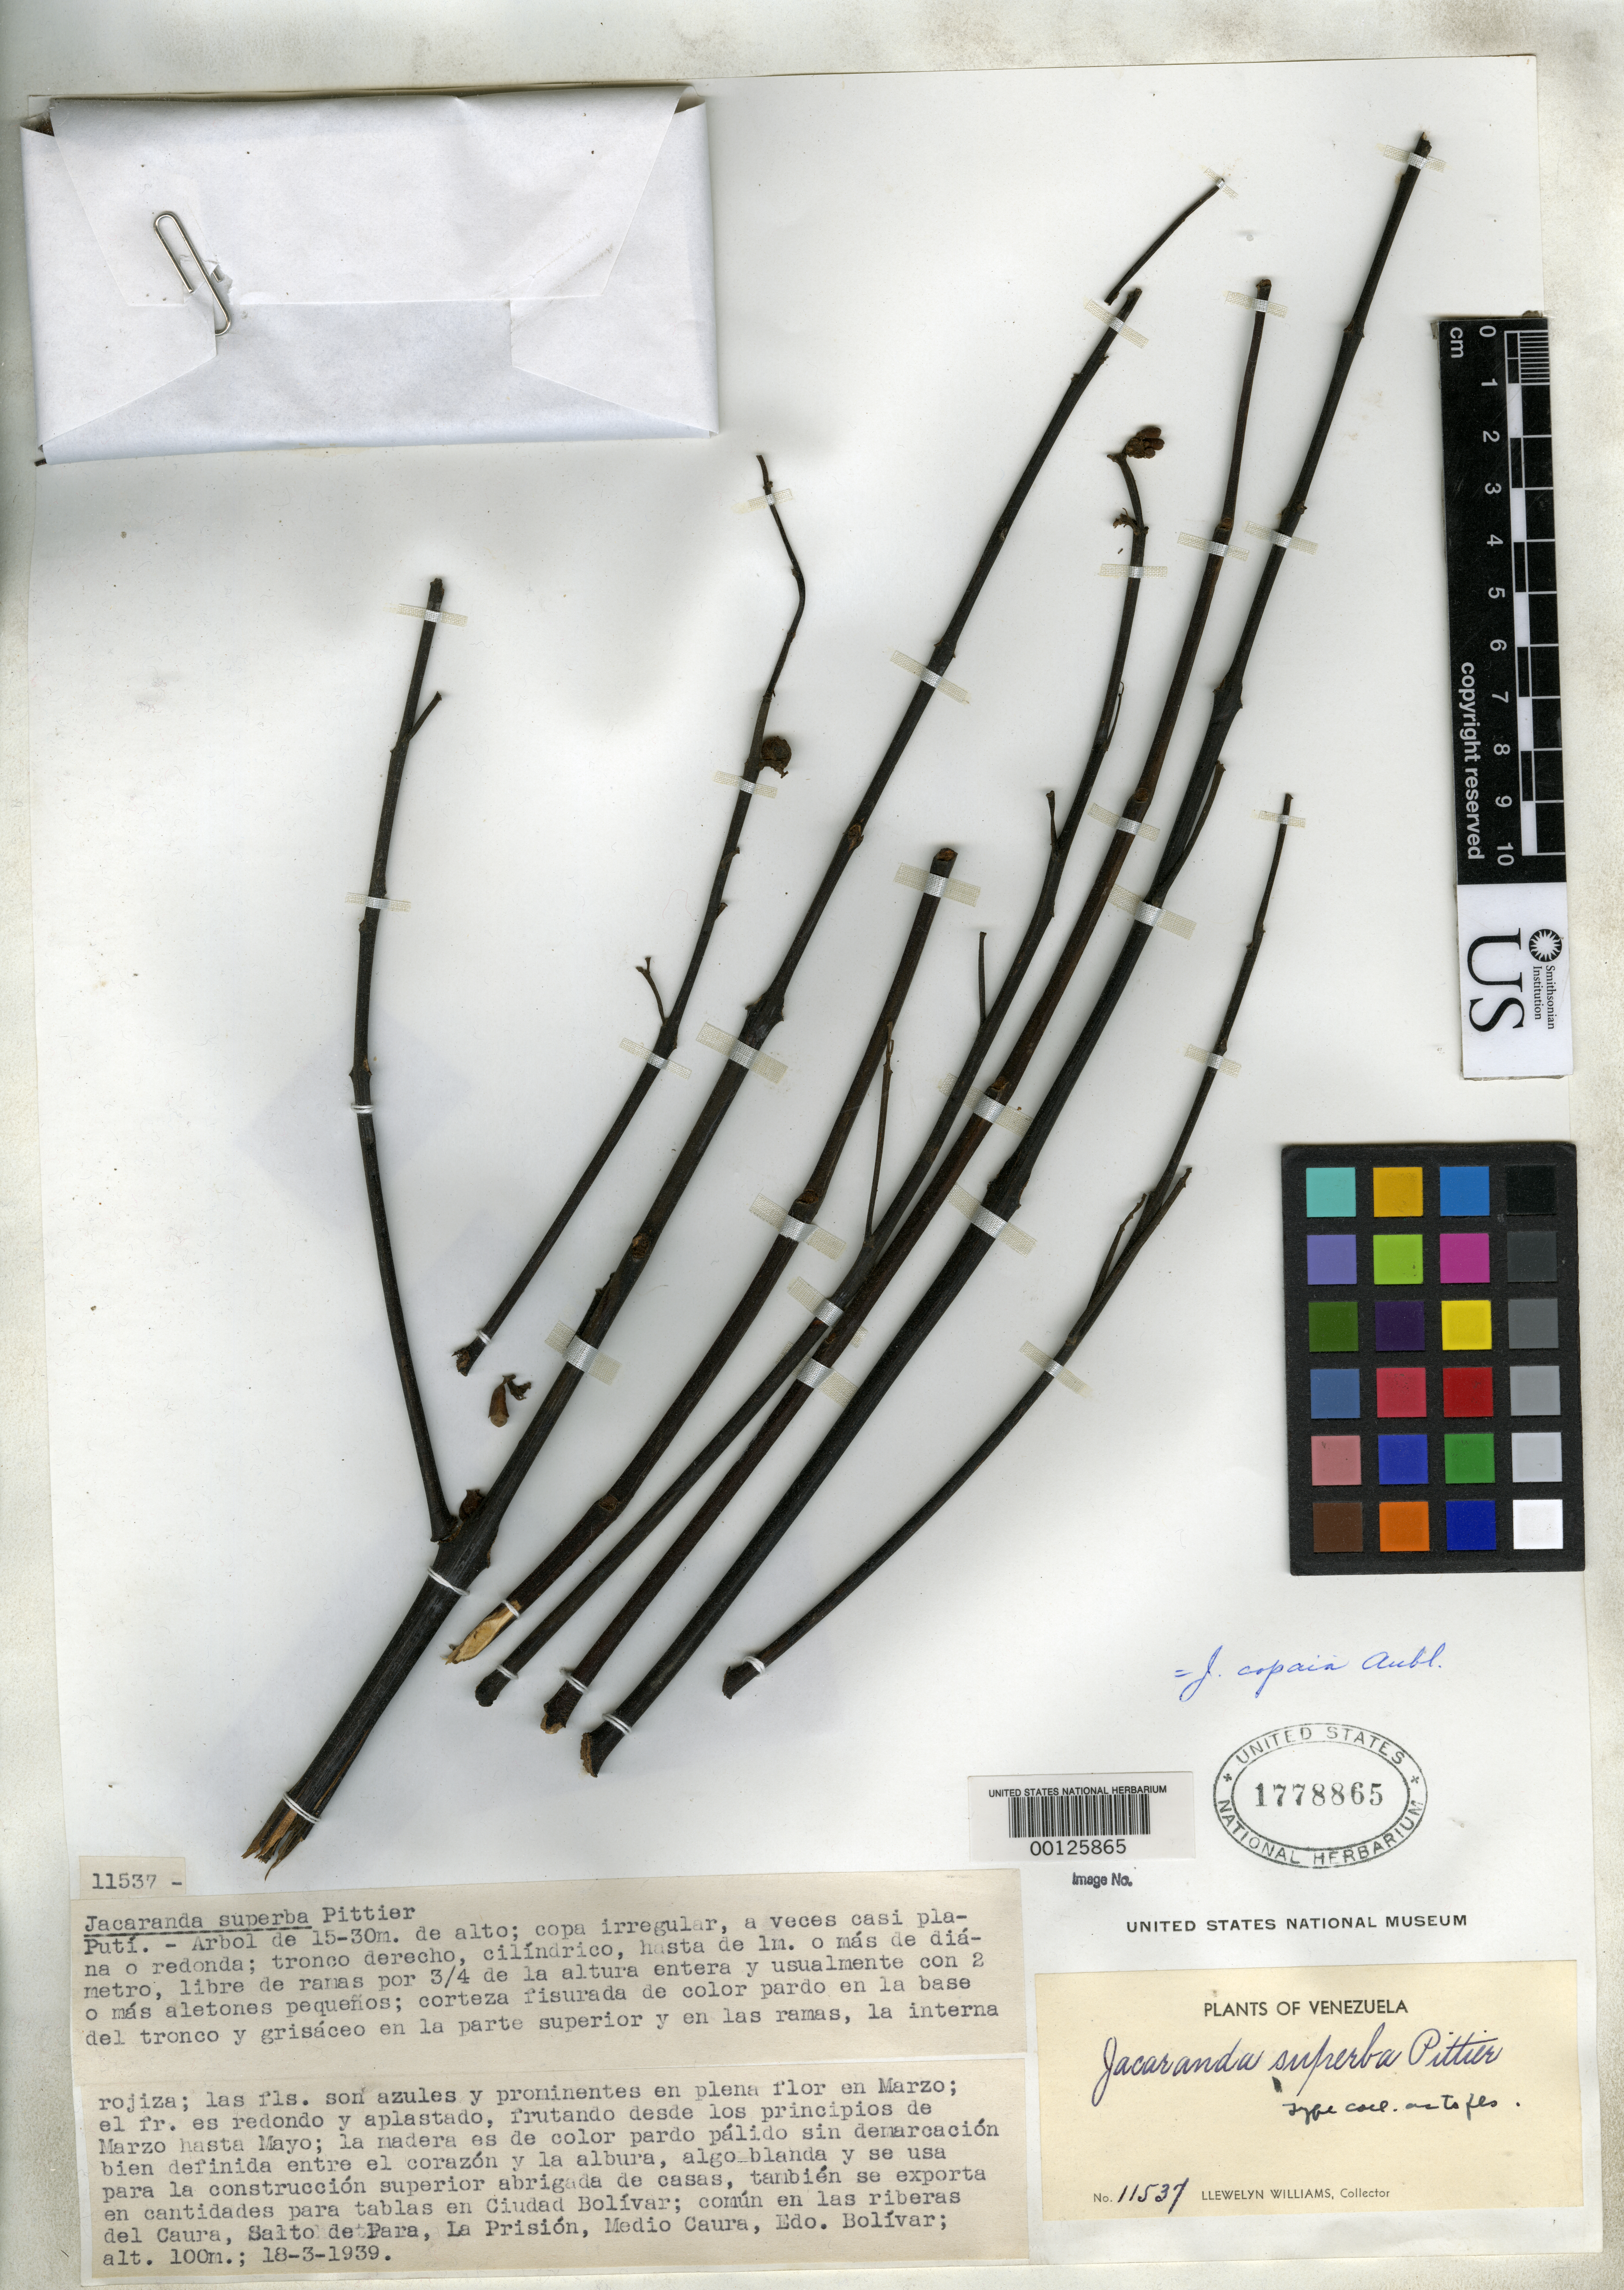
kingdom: Plantae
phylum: Tracheophyta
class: Magnoliopsida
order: Lamiales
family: Bignoniaceae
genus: Jacaranda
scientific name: Jacaranda superba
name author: Pittier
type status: Type Collection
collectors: Ll. Williams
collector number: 11537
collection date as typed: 18 Mar 1939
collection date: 1939-03-18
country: Venezuela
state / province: Bolivar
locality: Salto de Para, La Prision, medio Caura.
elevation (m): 100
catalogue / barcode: US 1778865